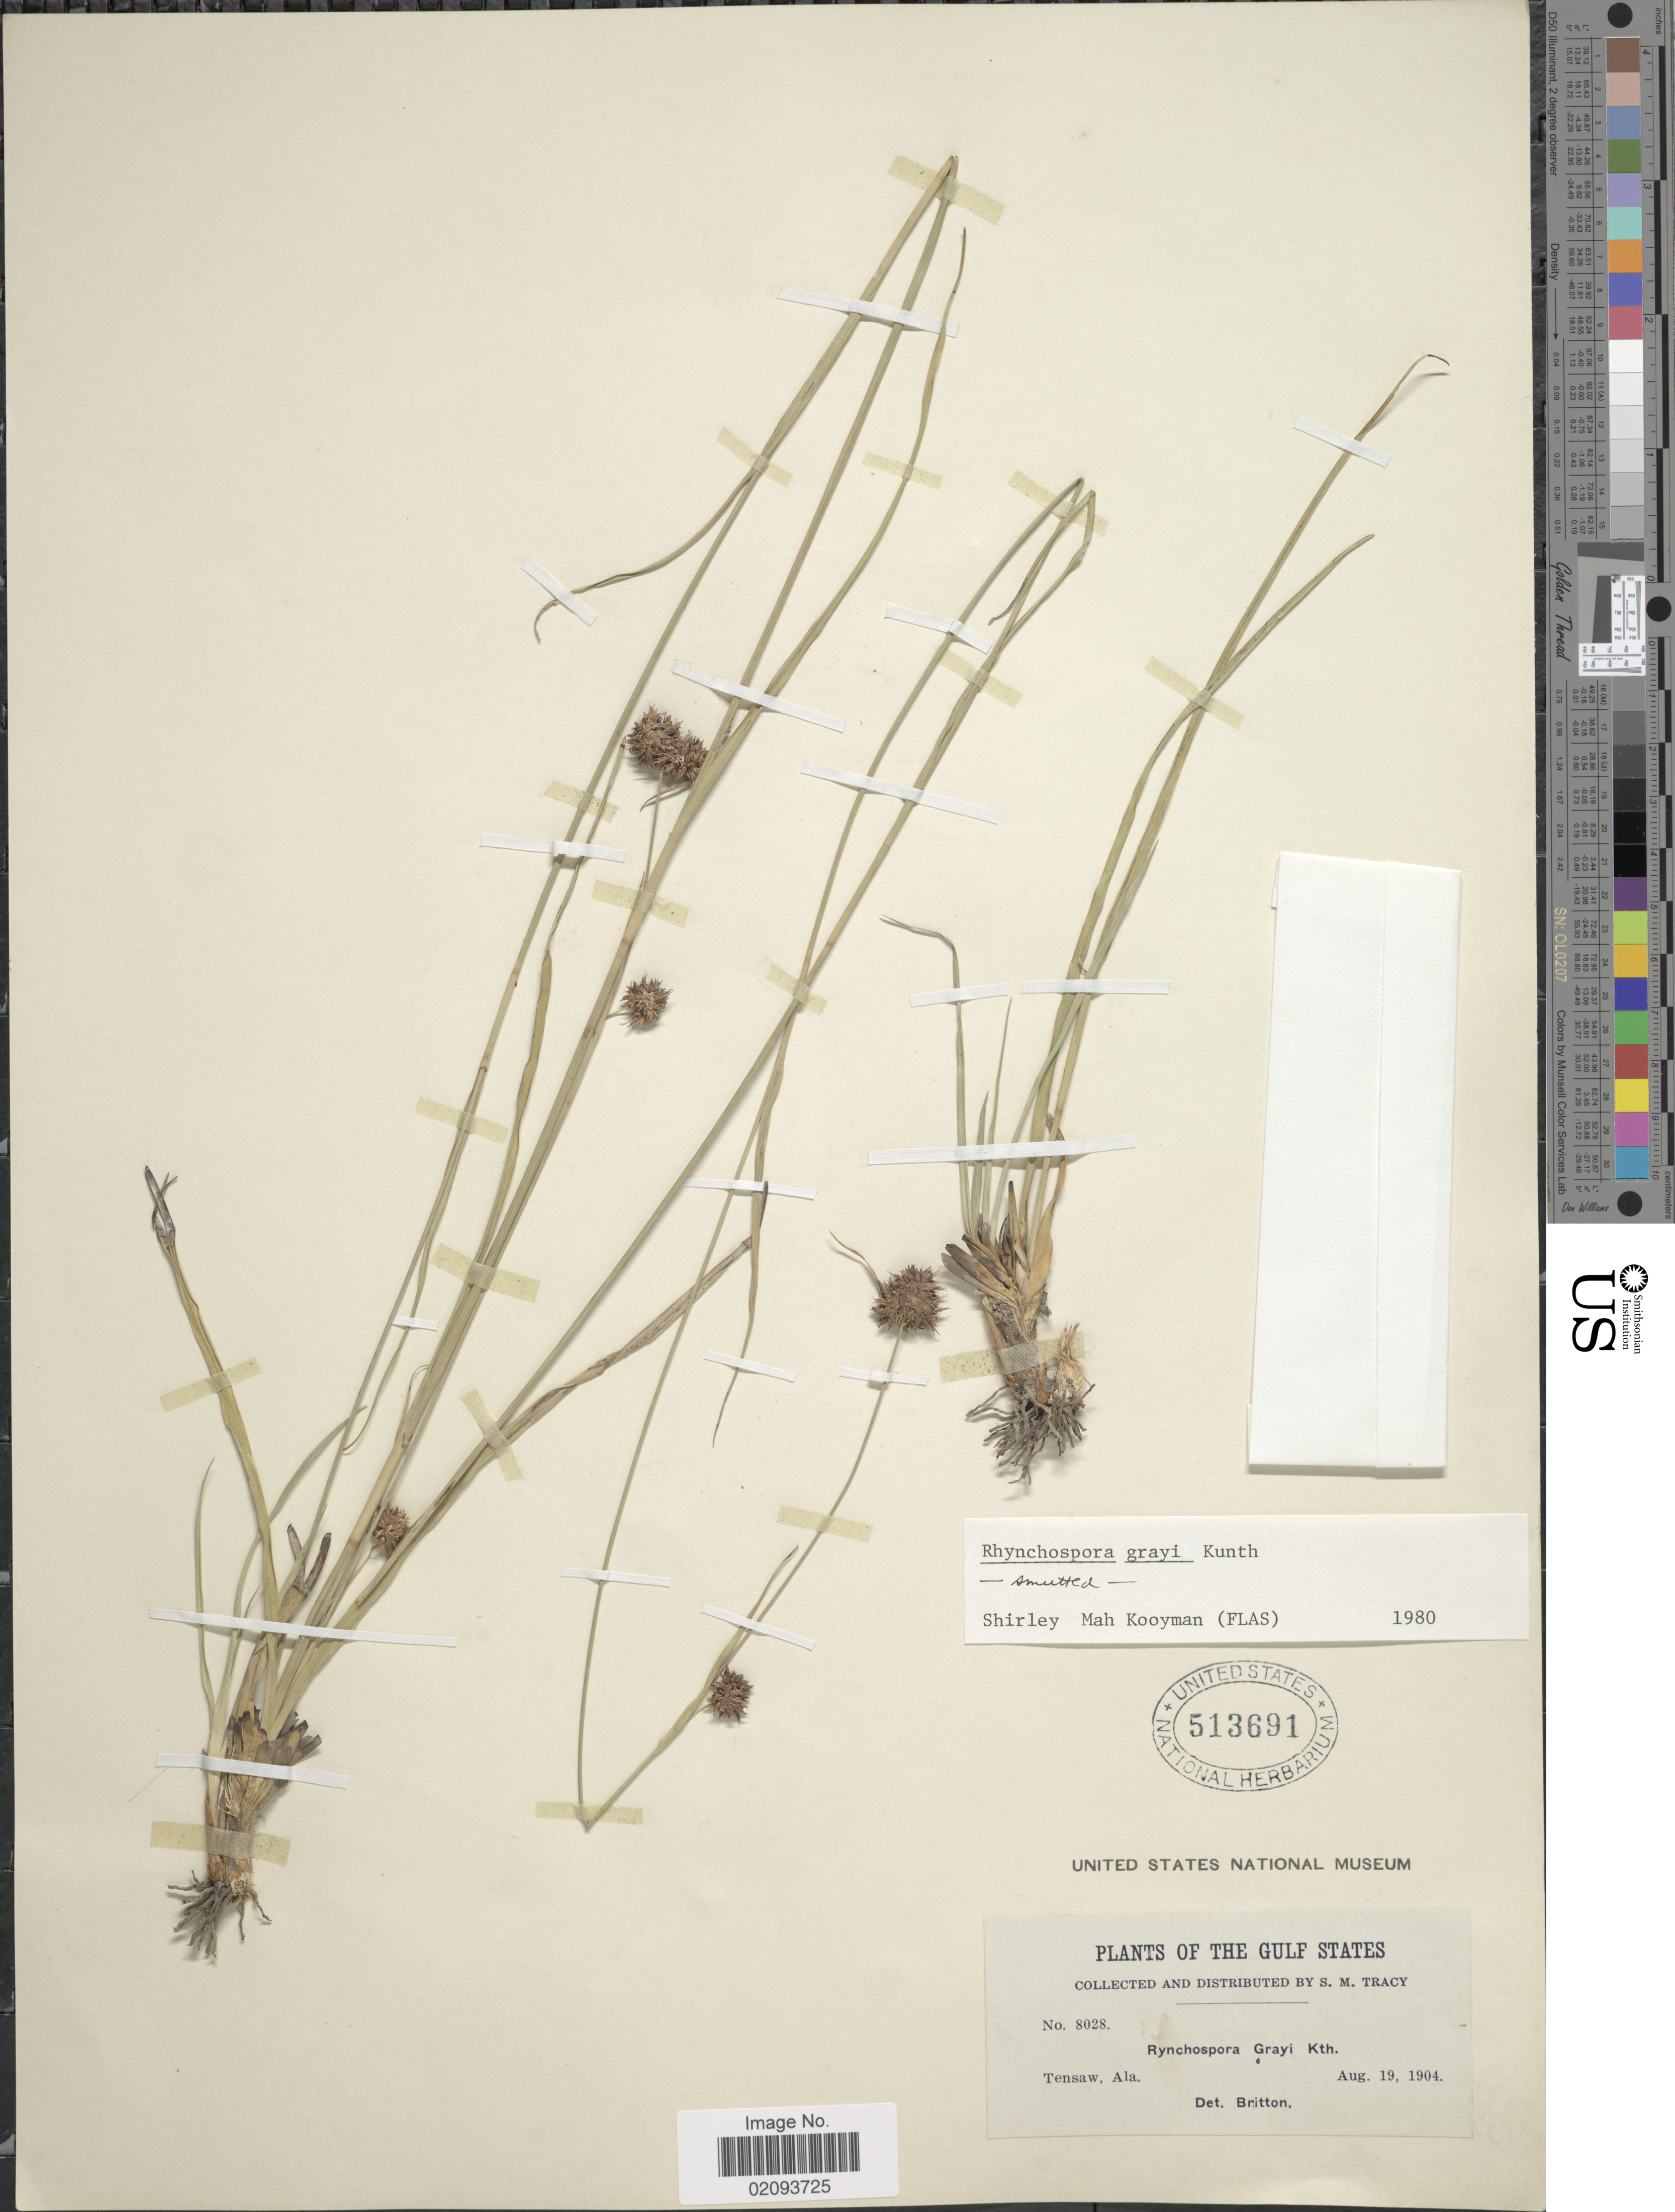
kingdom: Plantae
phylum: Tracheophyta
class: Liliopsida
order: Poales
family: Cyperaceae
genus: Rhynchospora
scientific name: Rhynchospora grayi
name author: Kunth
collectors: S. M. Tracy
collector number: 8028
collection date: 1904-08-19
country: United States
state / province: Alabama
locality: Gulf States, Tensaw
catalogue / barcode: US 513691